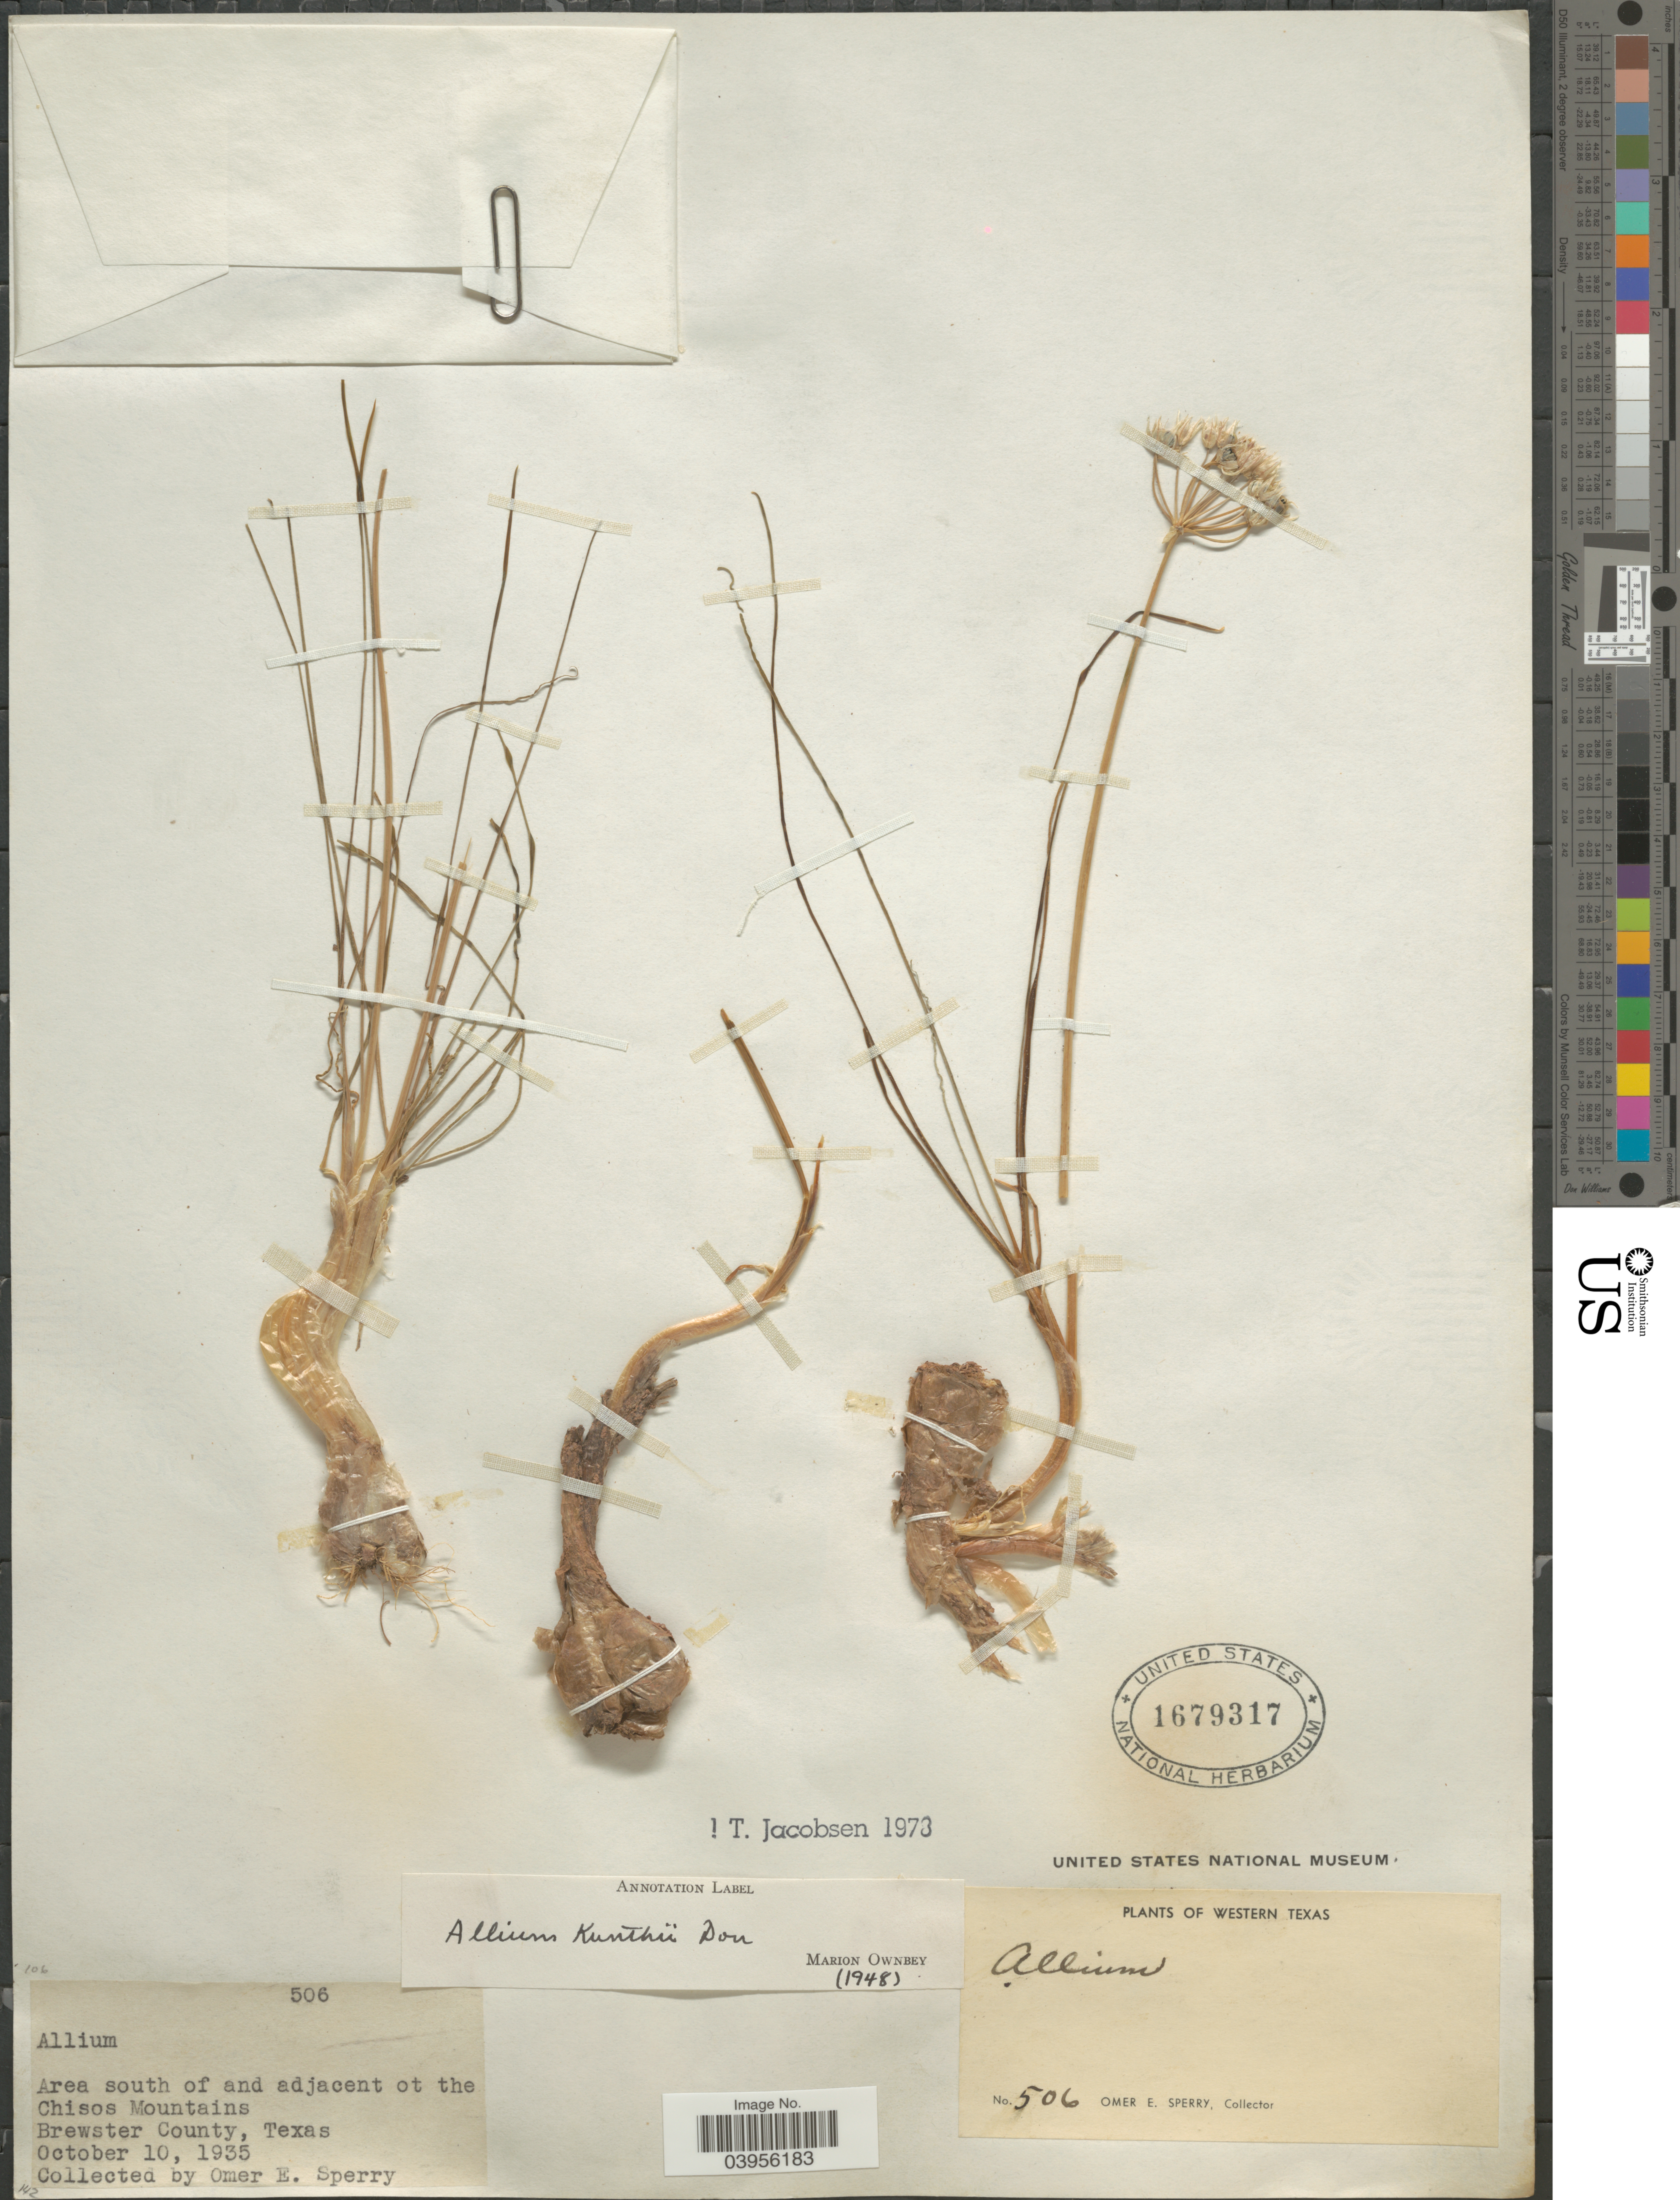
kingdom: Plantae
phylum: Tracheophyta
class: Liliopsida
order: Asparagales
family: Amaryllidaceae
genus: Allium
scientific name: Allium kunthii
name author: G. Don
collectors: O. E. Sperry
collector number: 506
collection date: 1935-10-10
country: United States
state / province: Texas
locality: Western Texas. Area south of and adjacent to the Chisos Mountains. Brewster County.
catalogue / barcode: US 1679317